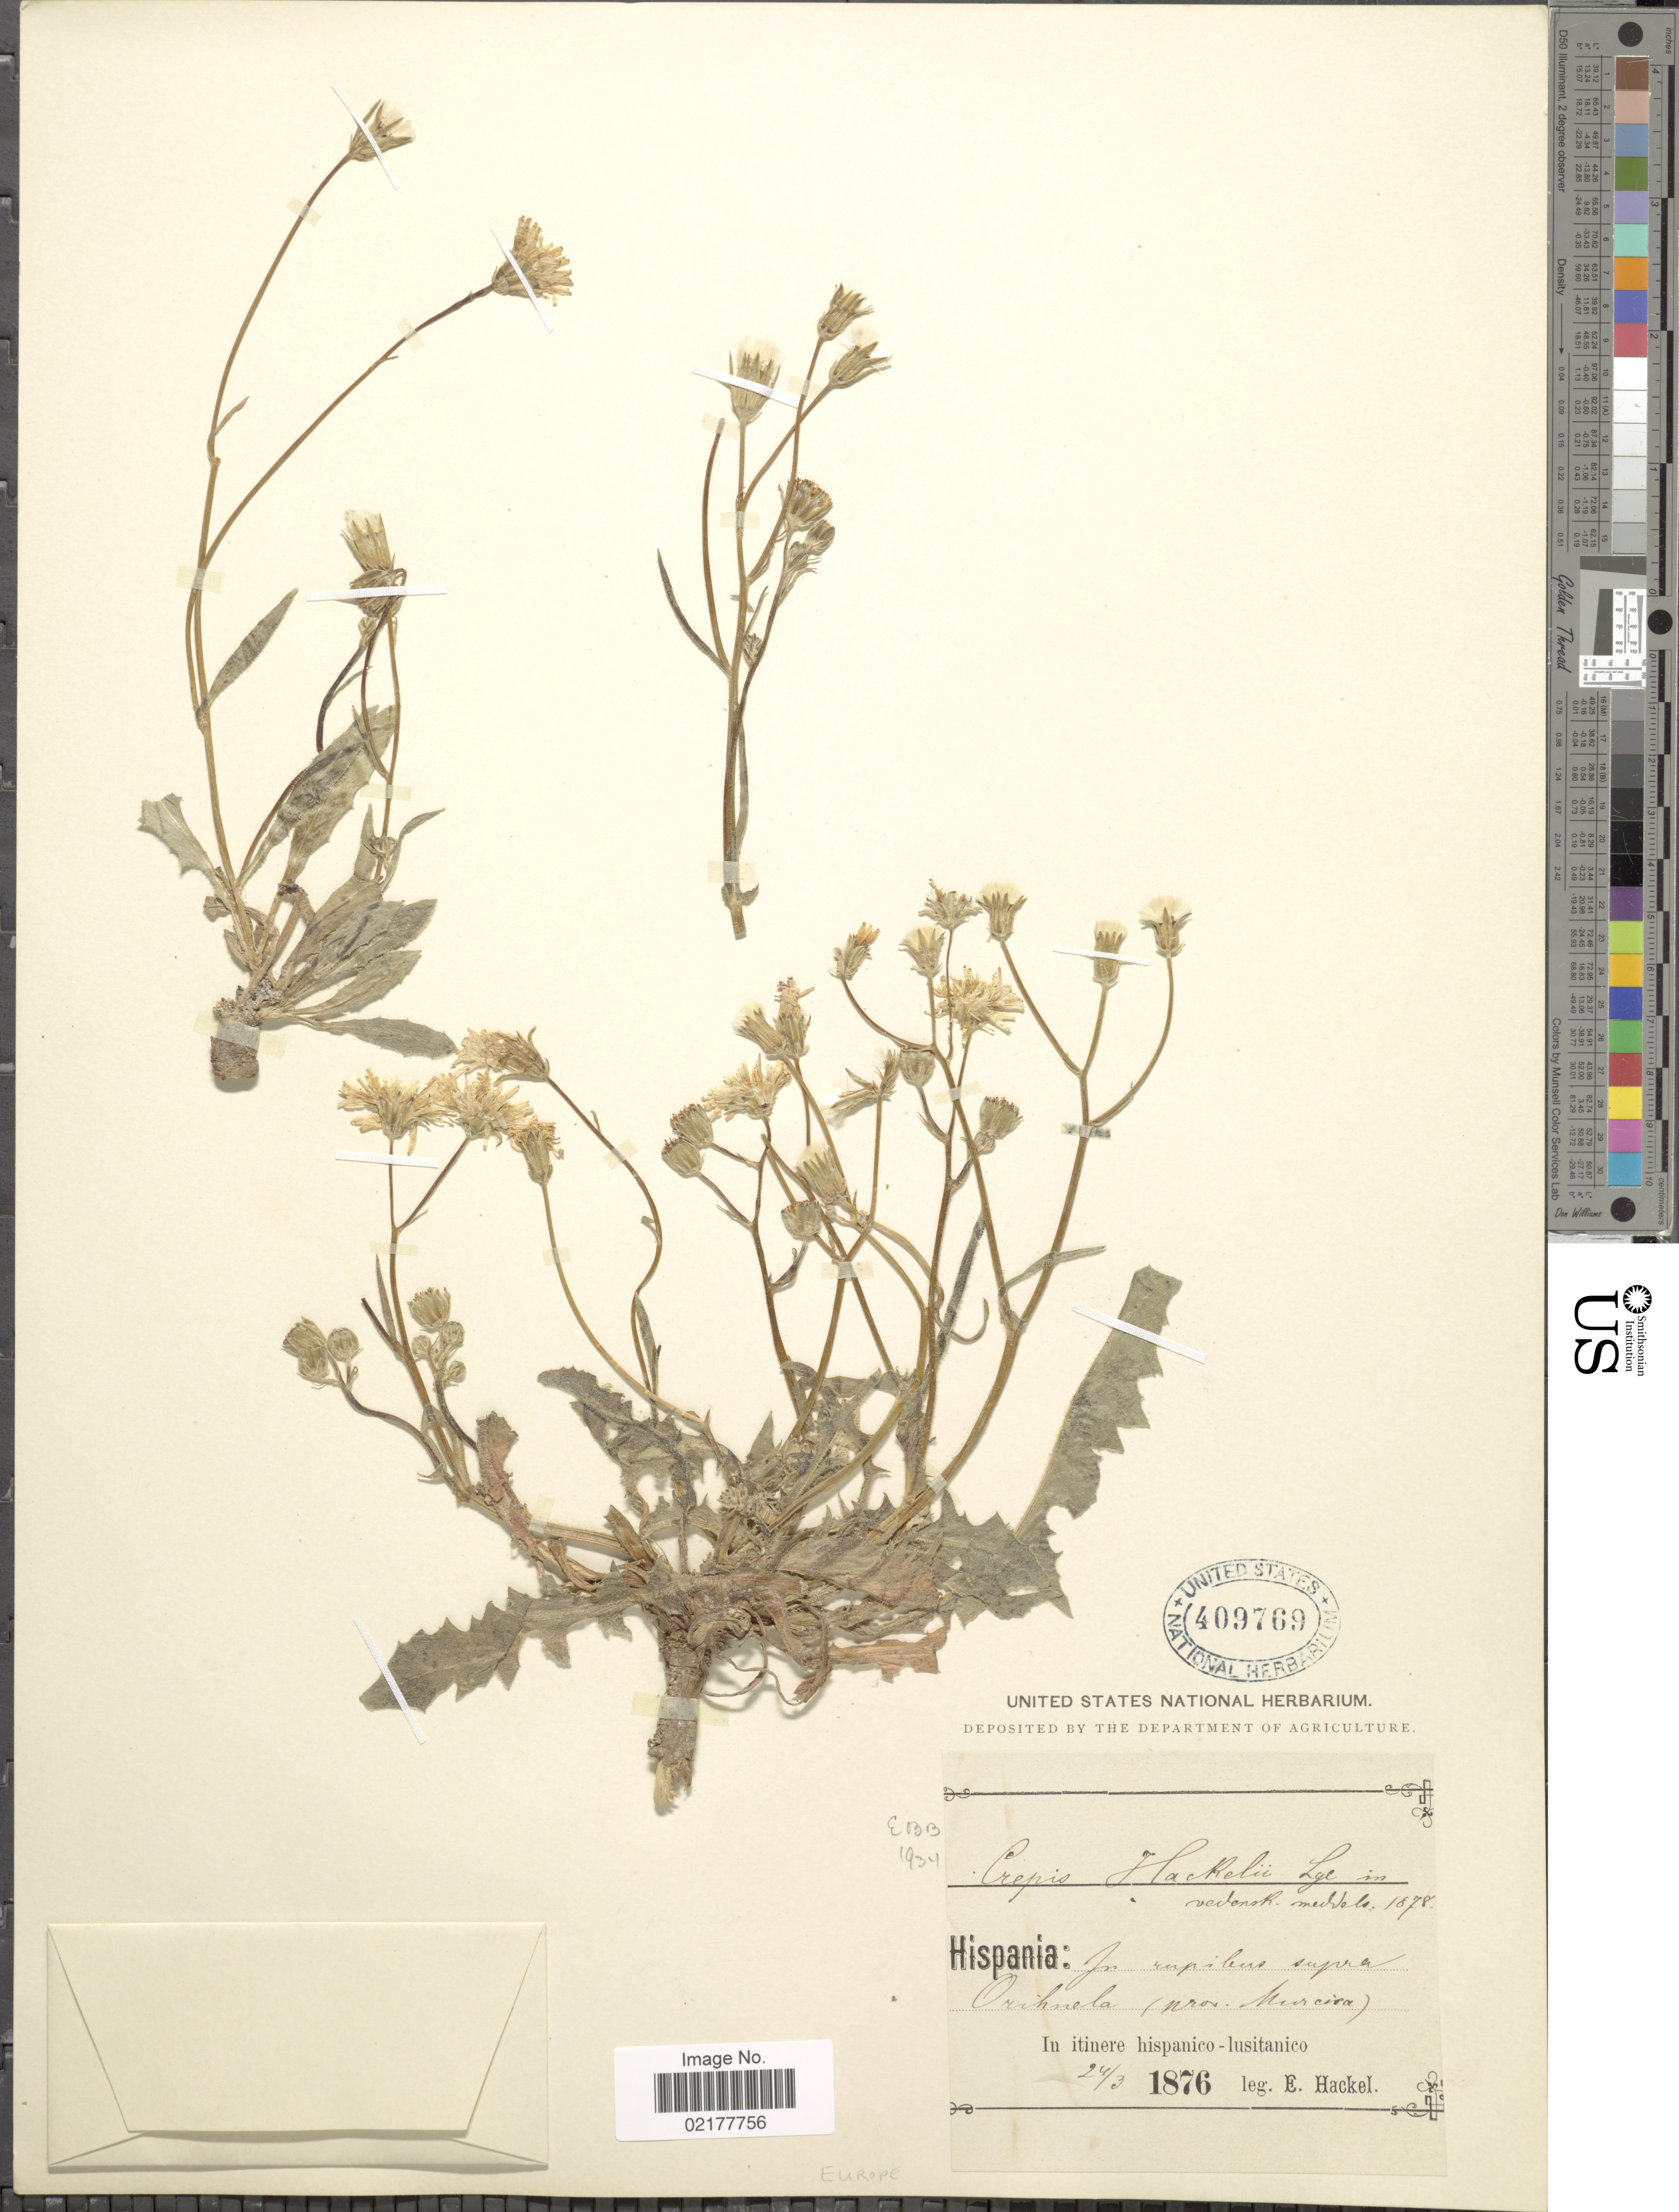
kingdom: Plantae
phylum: Tracheophyta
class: Magnoliopsida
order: Asterales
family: Asteraceae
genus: Crepis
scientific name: Crepis vesicaria subsp. taraxacifolia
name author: (Thuill.) Thell.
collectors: E. Hackel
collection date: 1876-03-24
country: Spain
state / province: Valenciana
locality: Orihuela (prov. Murcica)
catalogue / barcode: US 409769